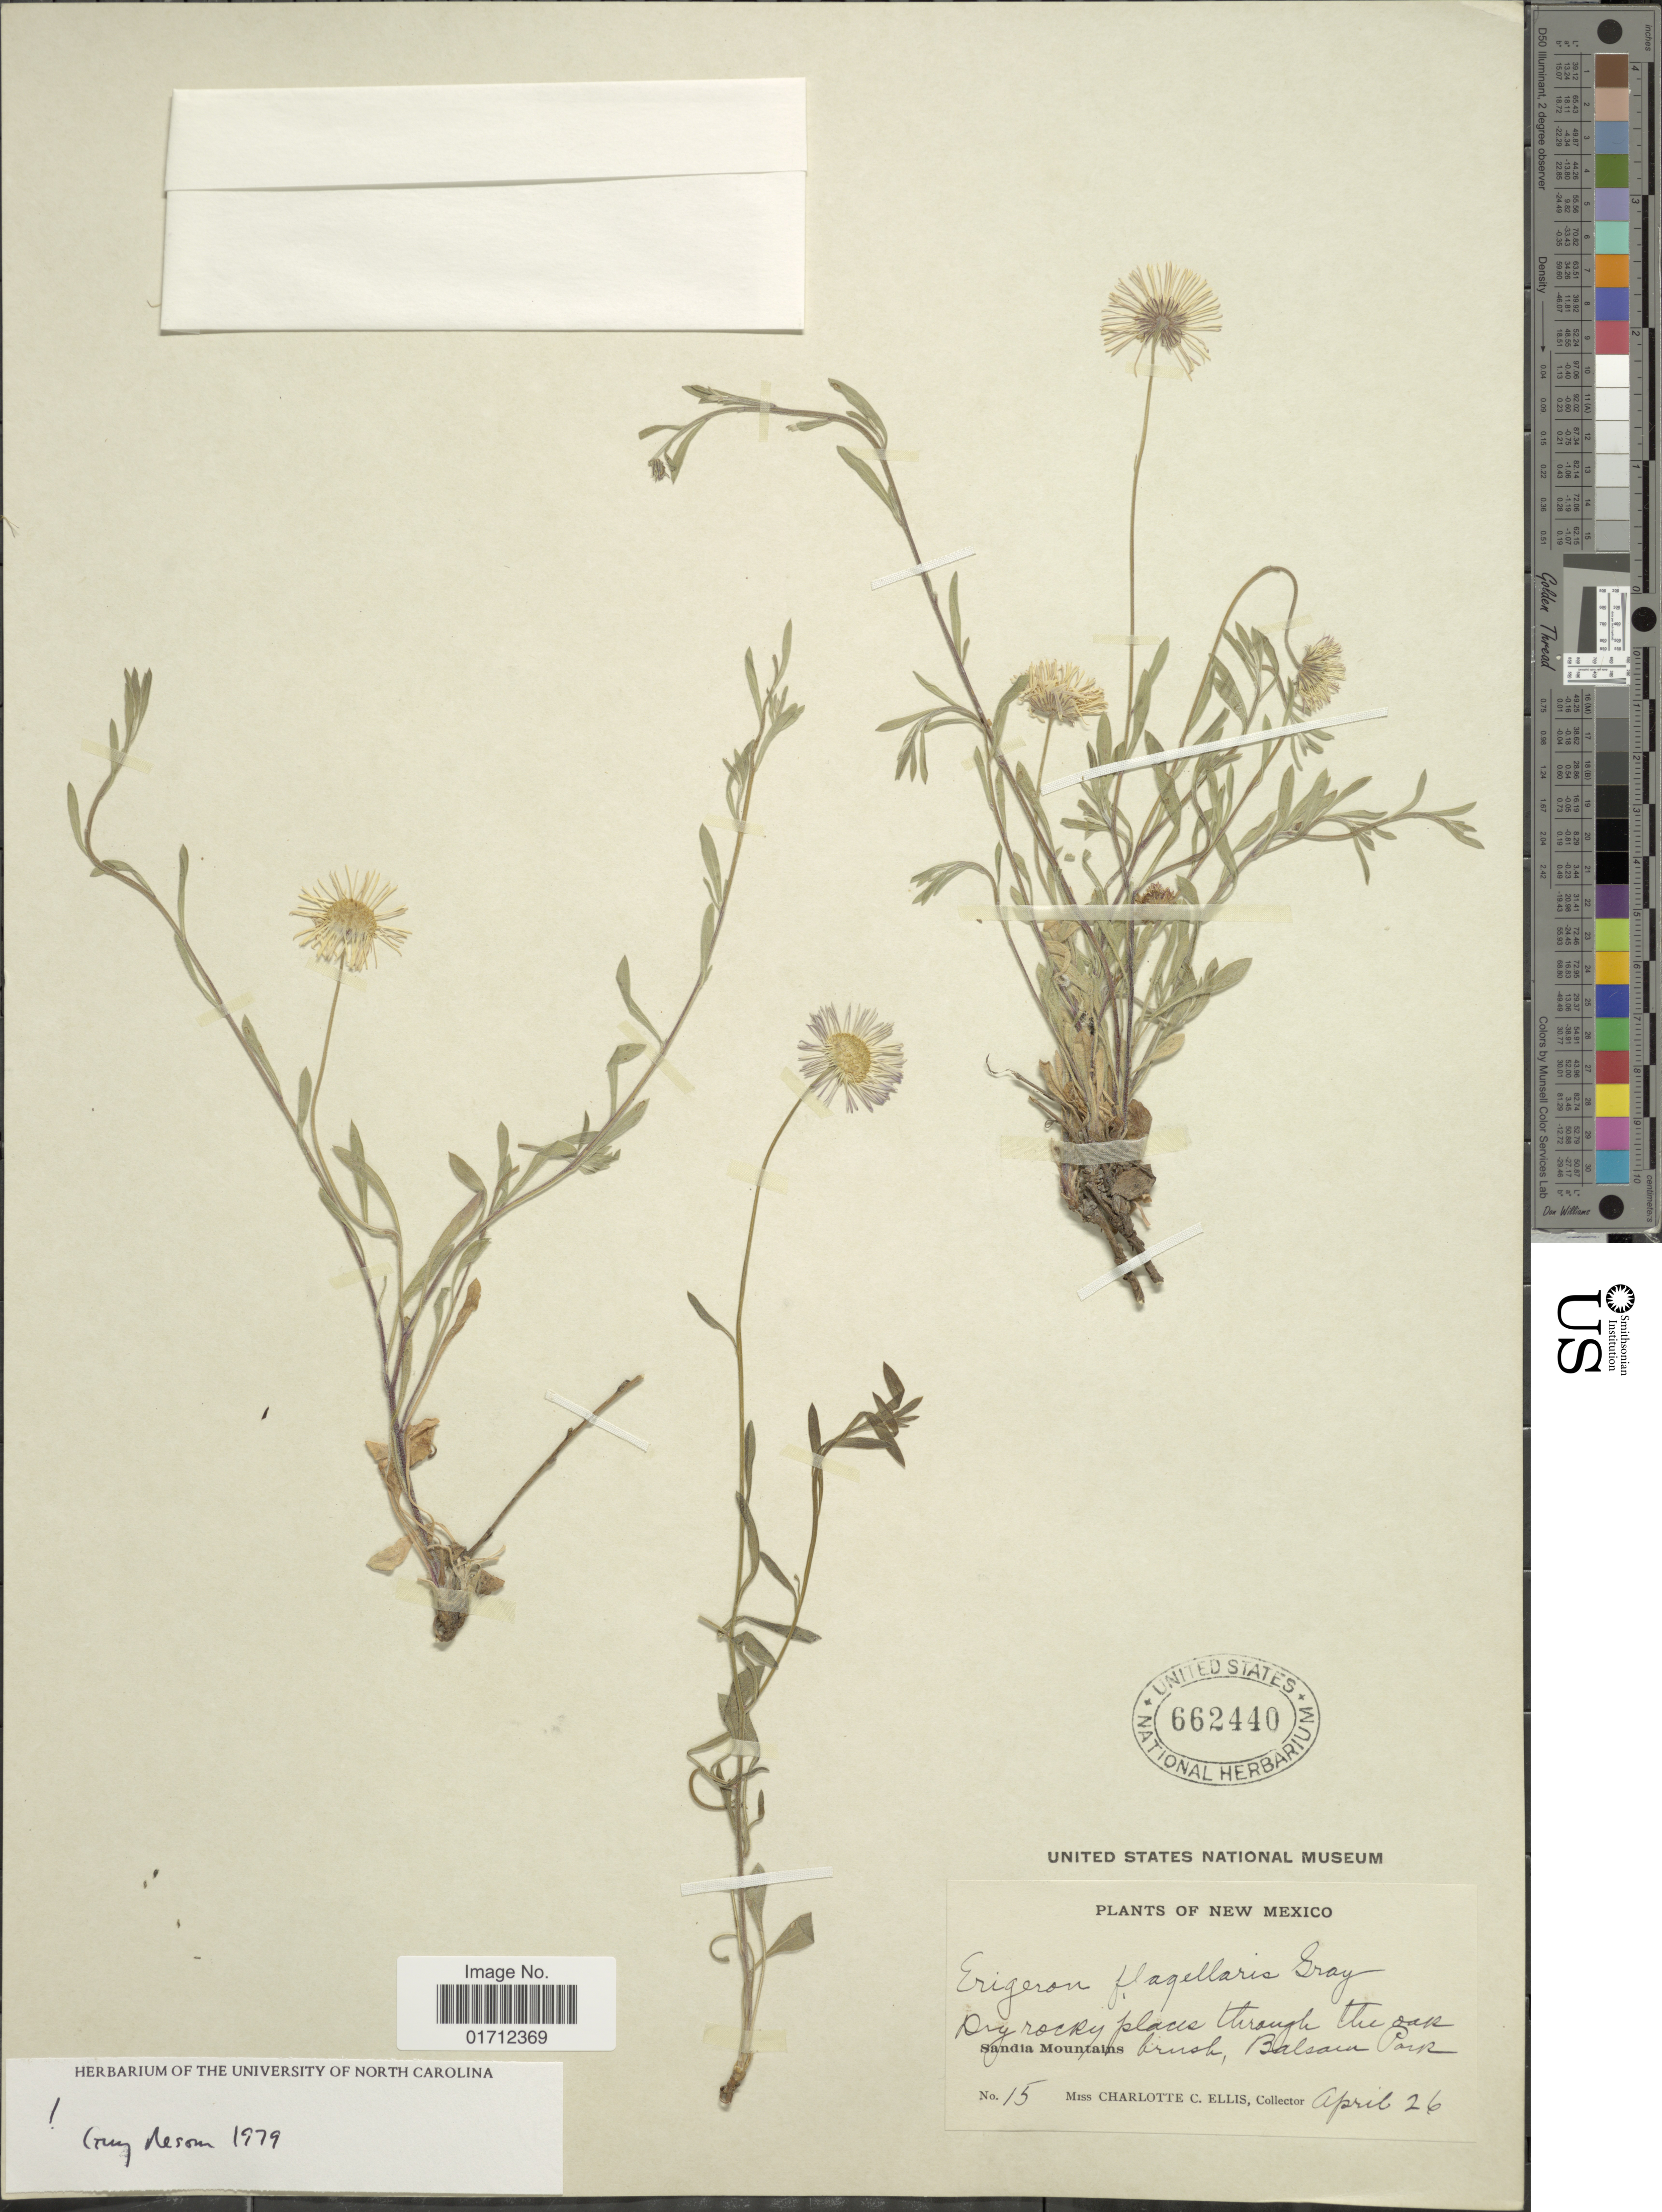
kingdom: Plantae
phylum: Tracheophyta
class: Magnoliopsida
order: Asterales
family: Asteraceae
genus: Erigeron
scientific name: Erigeron flagellaris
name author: A. Gray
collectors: C. C. Ellis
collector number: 15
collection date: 1914-04-28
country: United States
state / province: New Mexico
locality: Sandia Mountains brush, Balsam Park.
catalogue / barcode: US 662440